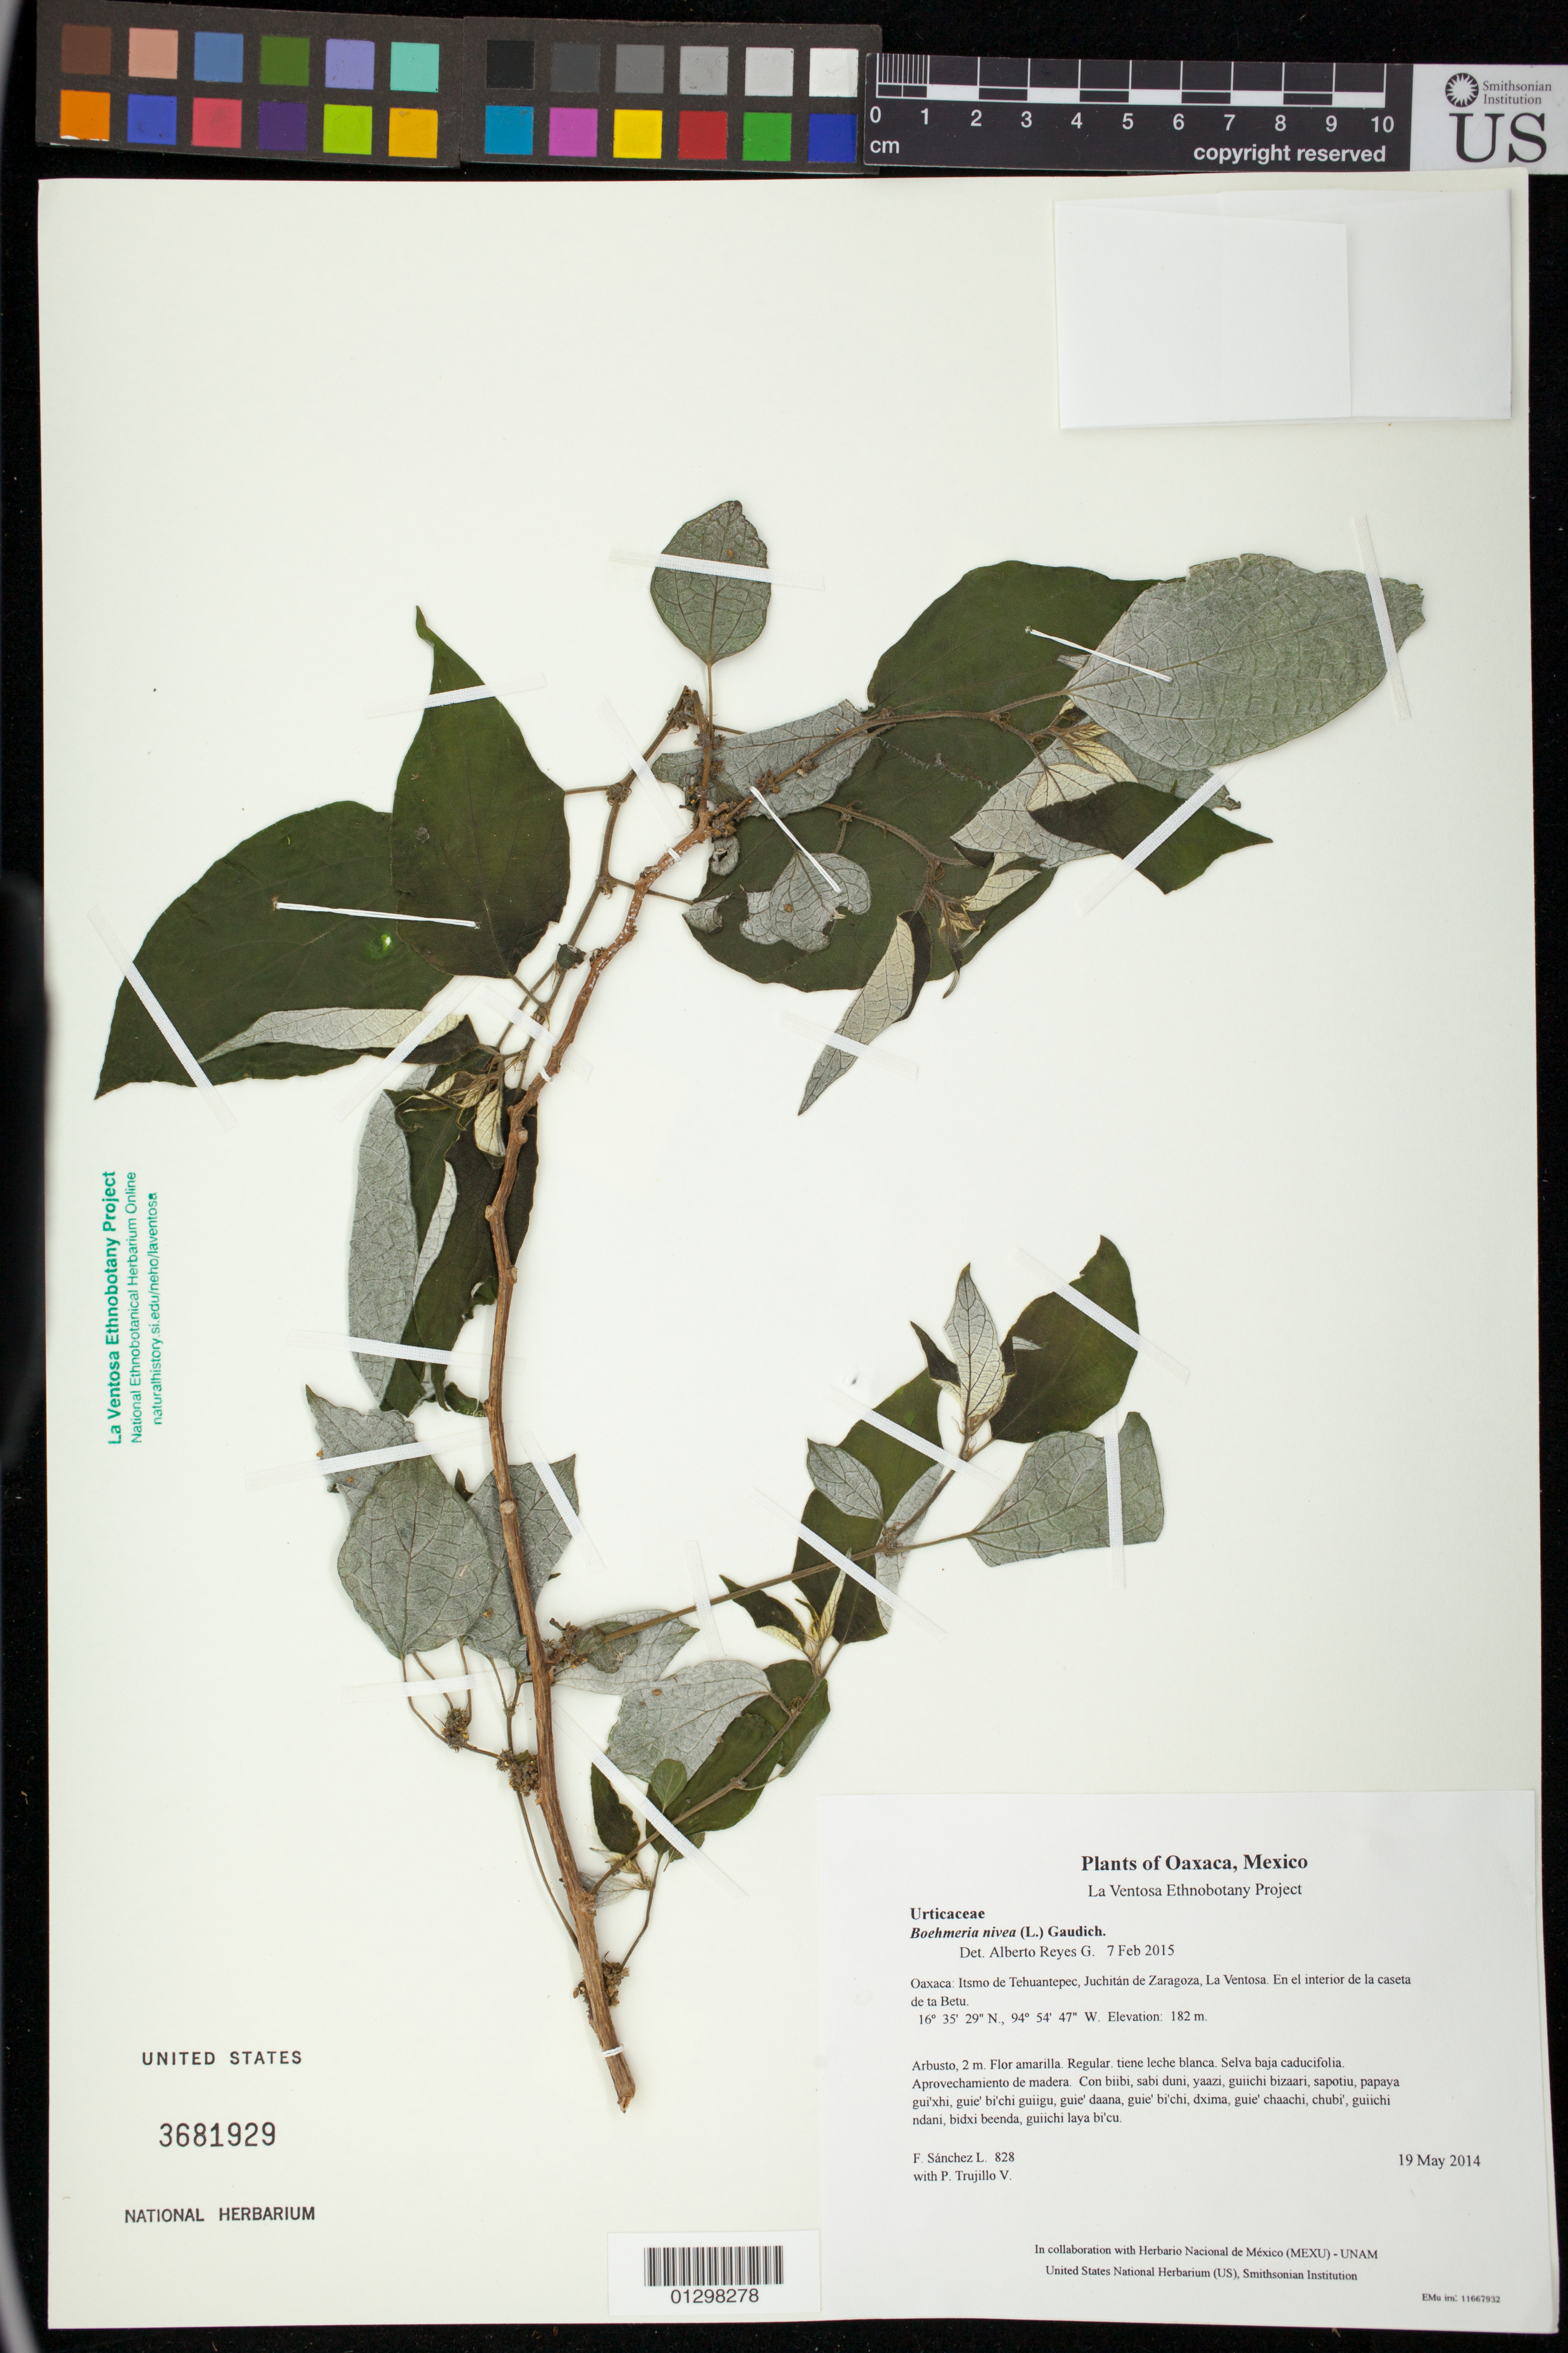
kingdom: Plantae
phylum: Tracheophyta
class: Magnoliopsida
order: Rosales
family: Urticaceae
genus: Boehmeria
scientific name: Boehmeria nivea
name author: (L.) Gaudich.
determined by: Reyes García, A.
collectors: F. Sánchez L. & P. Trujillo V.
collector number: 828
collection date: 2014-05-19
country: Mexico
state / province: Oaxaca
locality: Itsmo de Tehuantepec, Juchitán de Zaragoza, La Ventosa. En el interior de la caseta de ta Betu.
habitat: Selva baja caducifolia. Aprovechamiento de madera.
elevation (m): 182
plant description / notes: JEBOT, MEXU, SERO, US; Yaga bandaga. 2 m. Guie' naguchi. Nuu.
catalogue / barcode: US 3681929